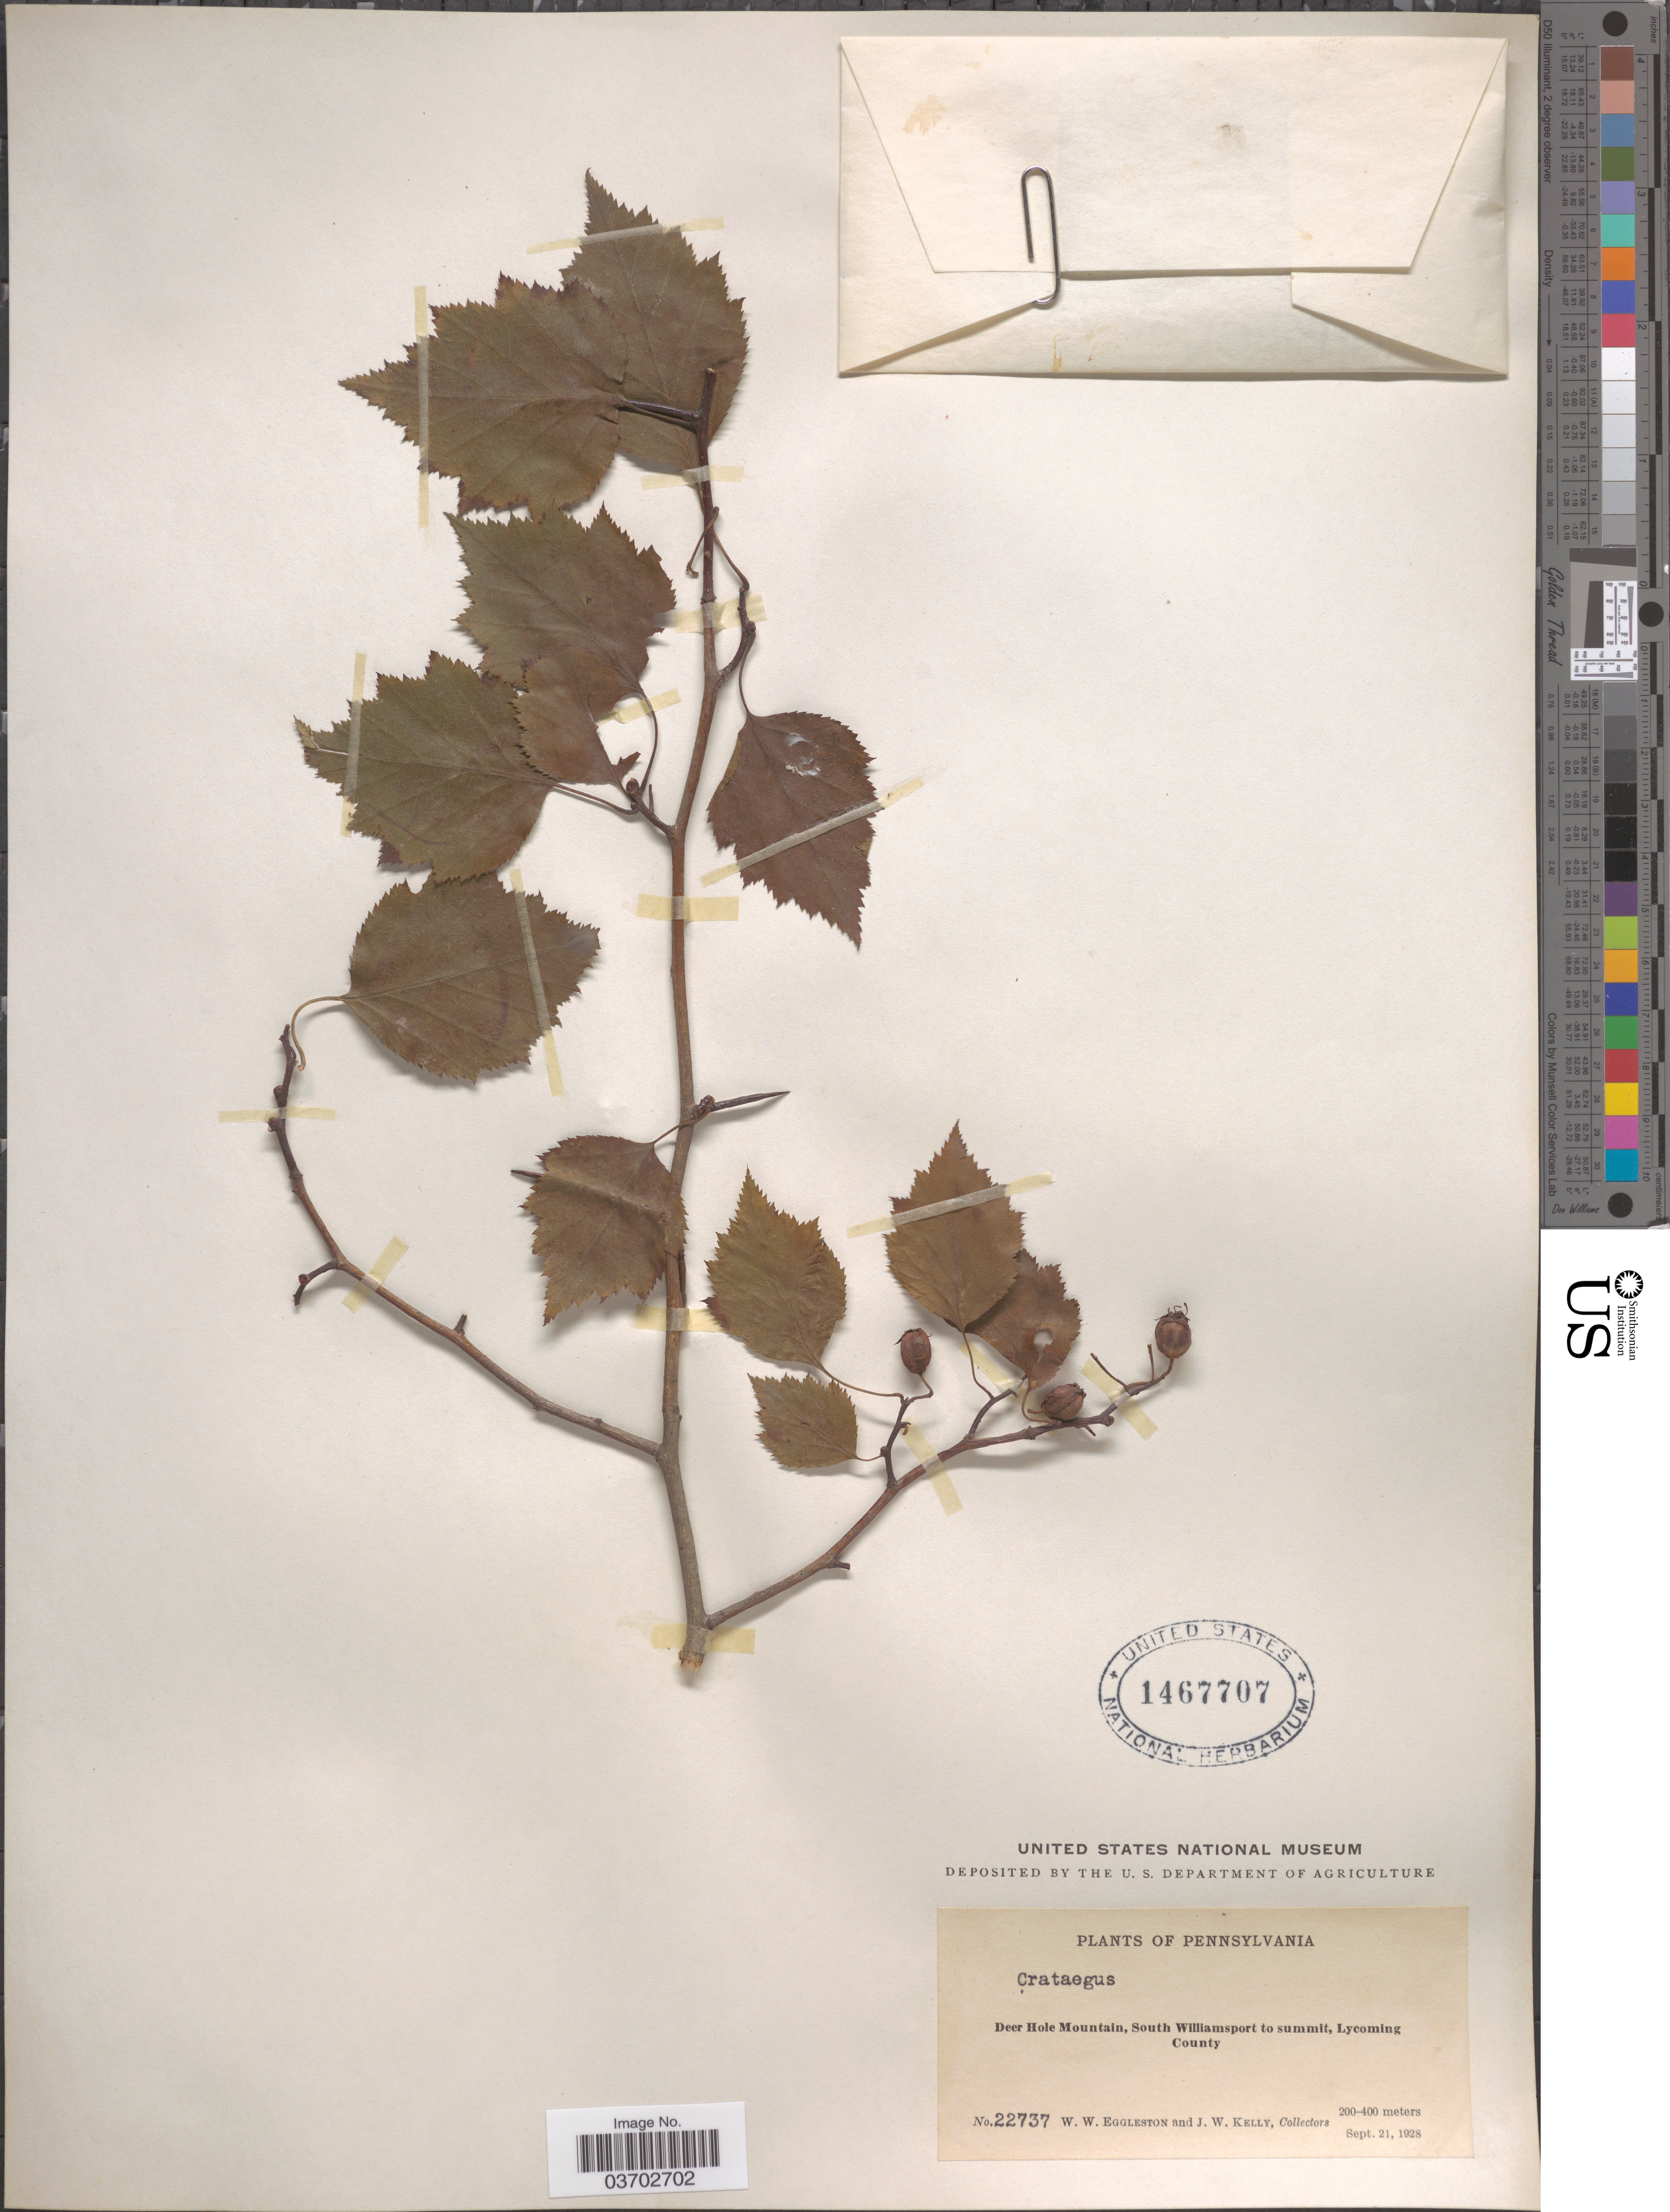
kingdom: Plantae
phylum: Tracheophyta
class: Magnoliopsida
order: Rosales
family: Rosaceae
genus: Crataegus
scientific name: Crataegus sp.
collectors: W. W. Eggleston & J. Kelly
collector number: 22737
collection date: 1928-09-21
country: United States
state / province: Pennsylvania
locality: Deer Hole Mountain, South Williamsport to summit, Lycoming County.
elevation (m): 200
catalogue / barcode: US 1467707